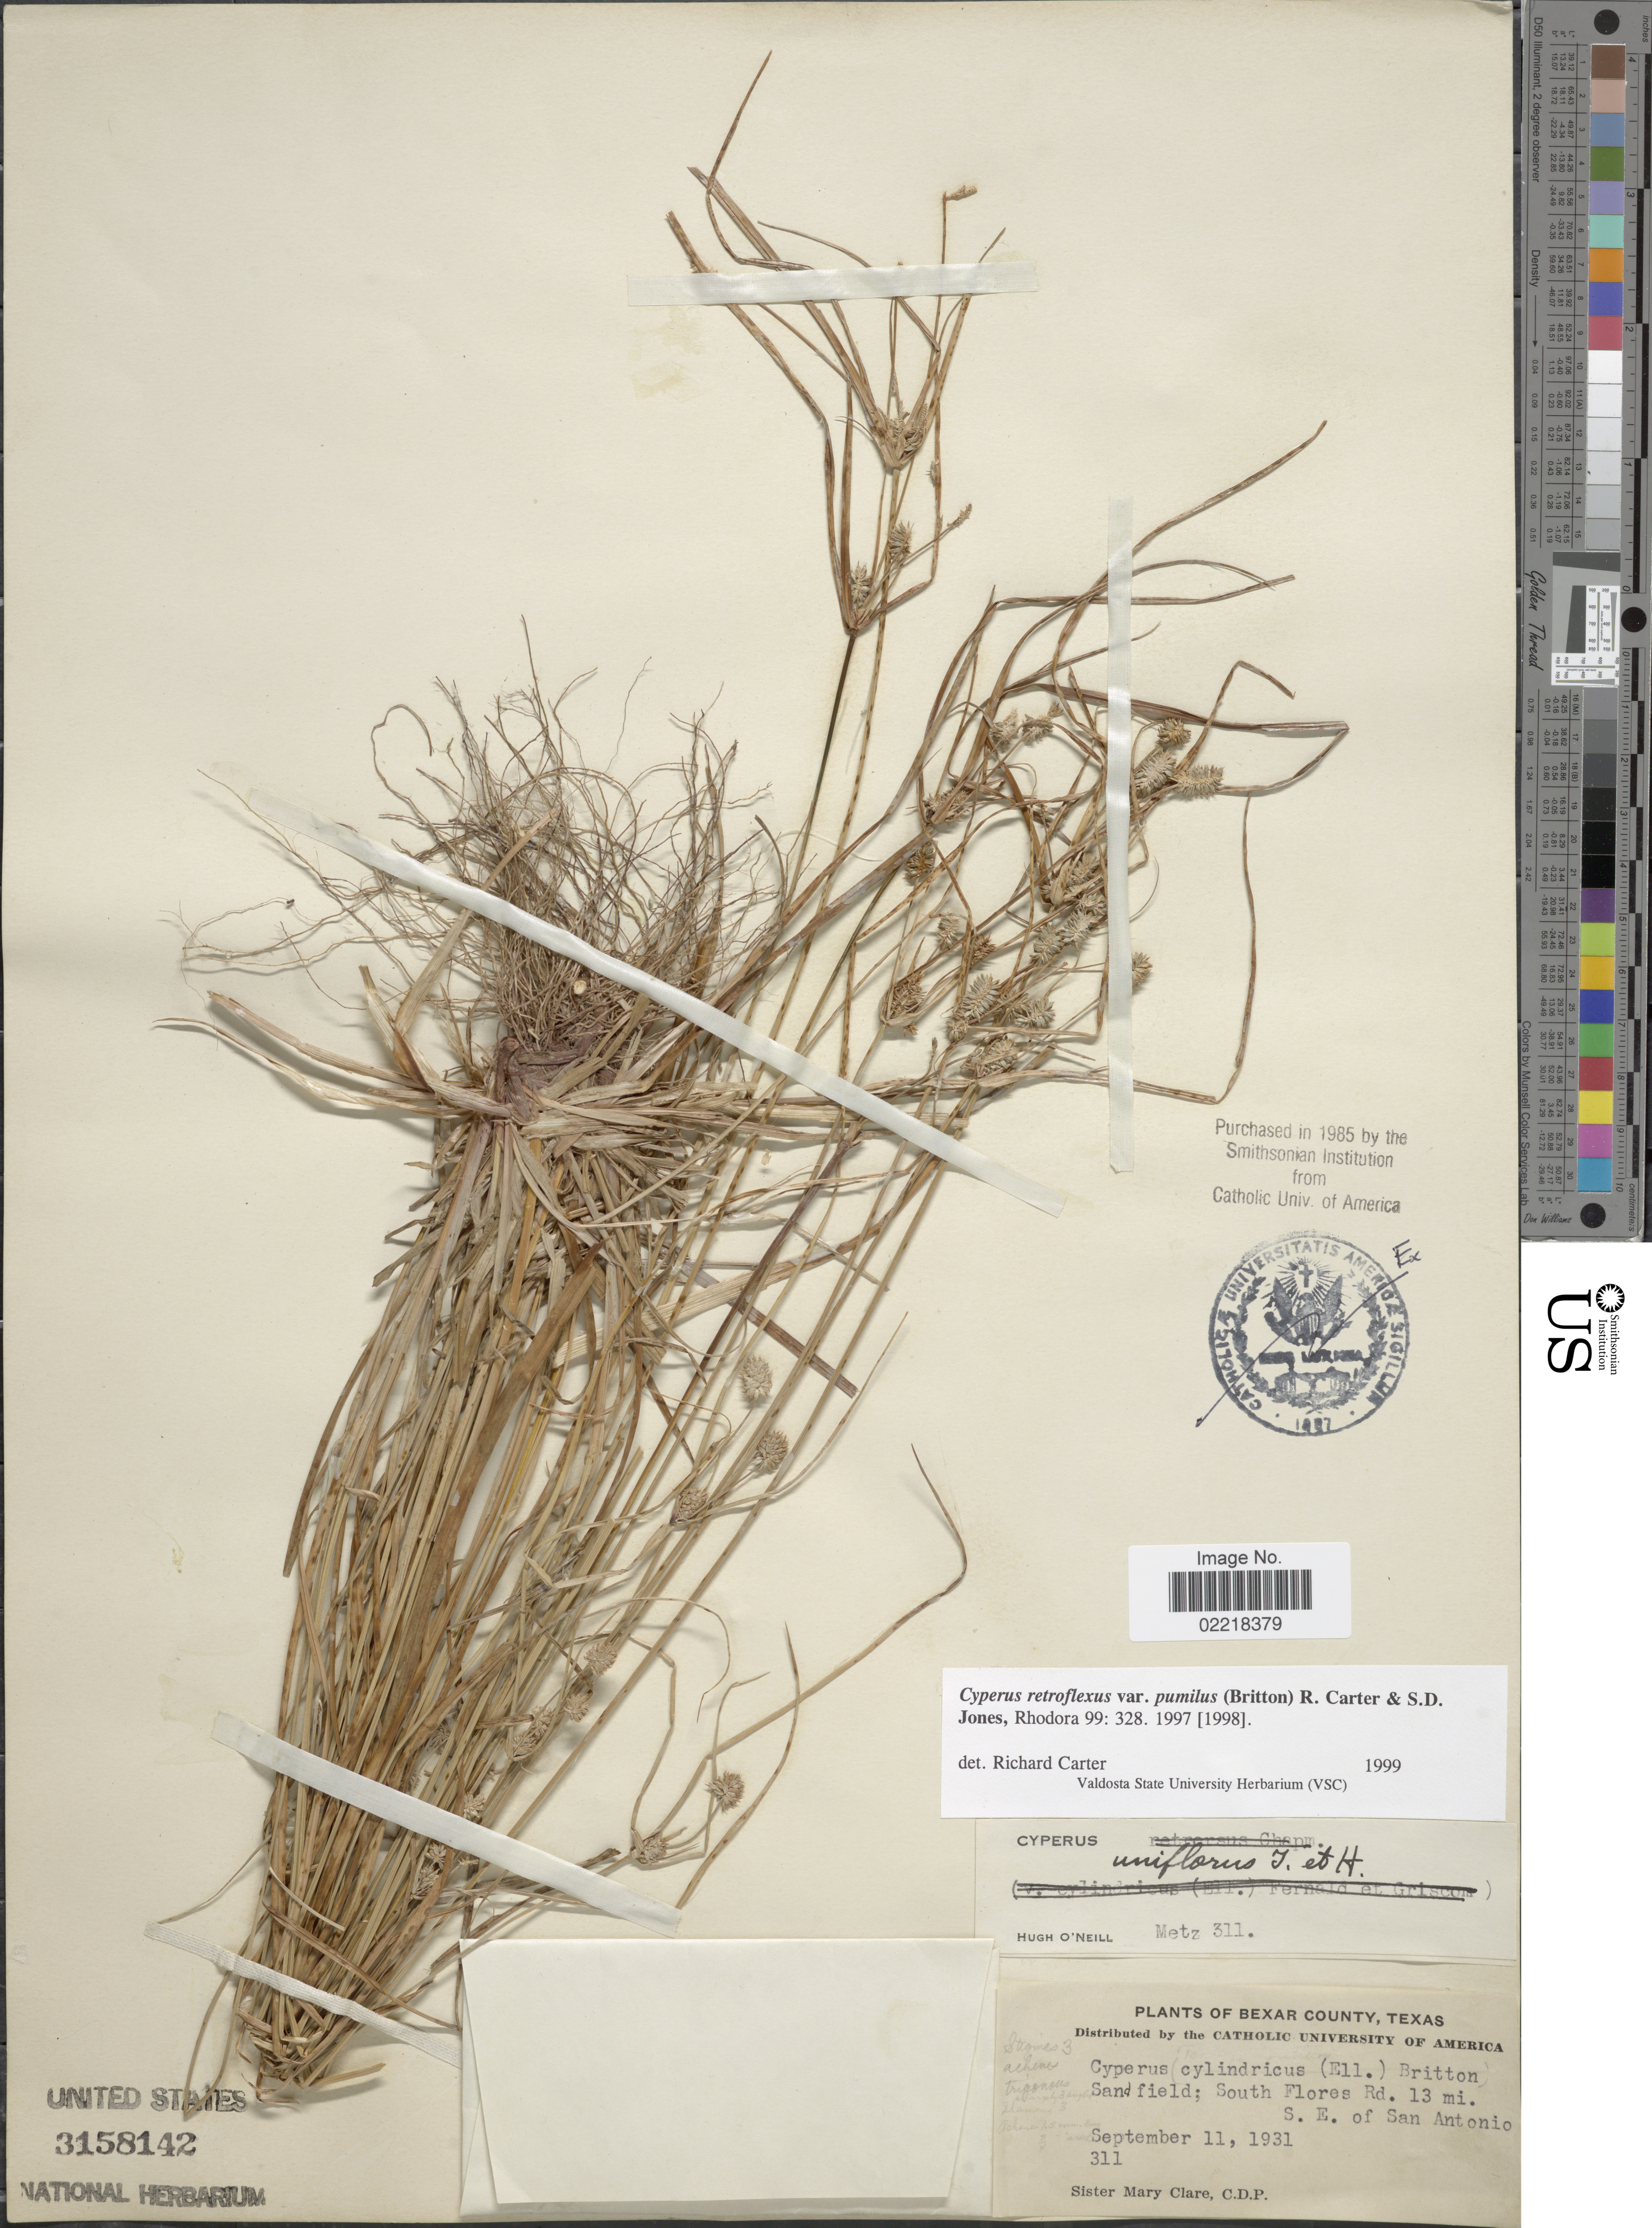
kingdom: Plantae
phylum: Tracheophyta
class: Liliopsida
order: Poales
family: Cyperaceae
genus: Cyperus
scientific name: Cyperus retroflexus var. pumilus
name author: (Britton) R. Carter & S.D. Jones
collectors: M. Clare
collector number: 311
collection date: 1931-09-11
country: United States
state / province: Texas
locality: Bexar County, South Flores Rd 13 mi S.E. of San Antonio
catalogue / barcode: US 3158142